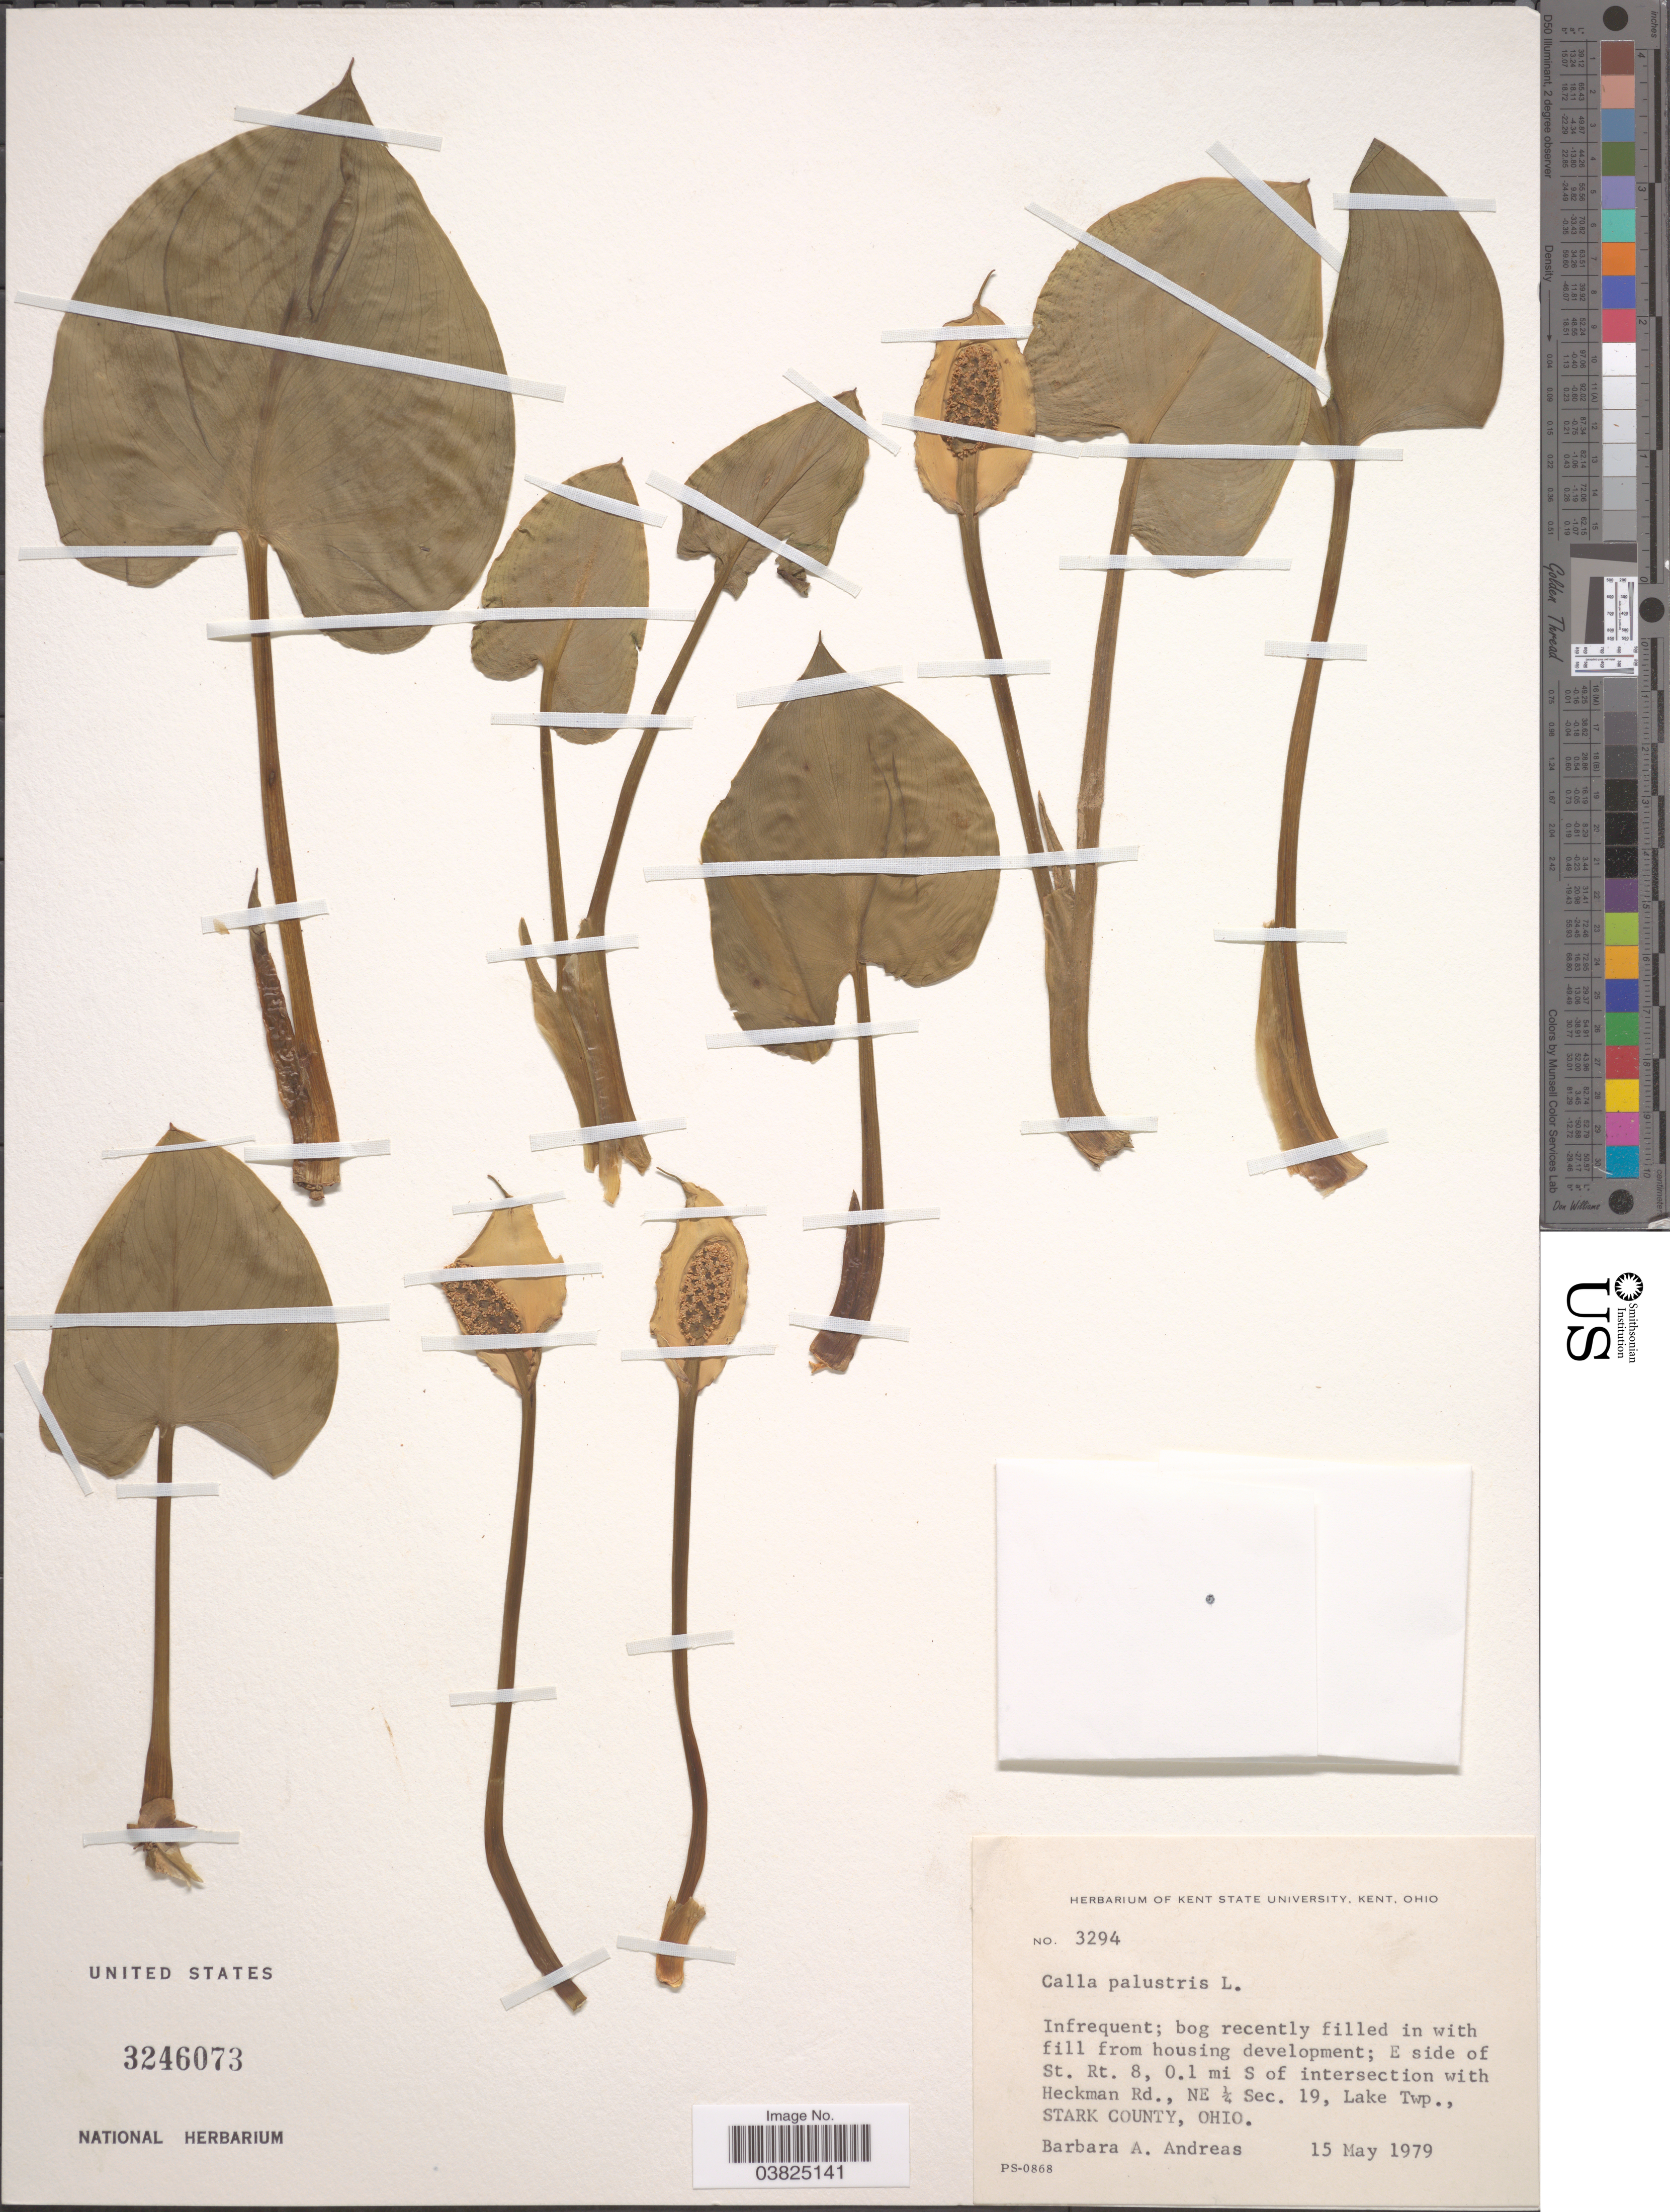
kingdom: Plantae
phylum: Tracheophyta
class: Liliopsida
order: Alismatales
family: Araceae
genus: Calla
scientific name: Calla palustris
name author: L.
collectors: B. A. Andreas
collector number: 3294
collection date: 1979-05-15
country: United States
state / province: Ohio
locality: E side of St. Rt. 8, 0.1 mi S of intersection with Heckman Rd., NE ¼ Sec. 19, Lake Twp., Stark County.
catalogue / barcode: US 3246073